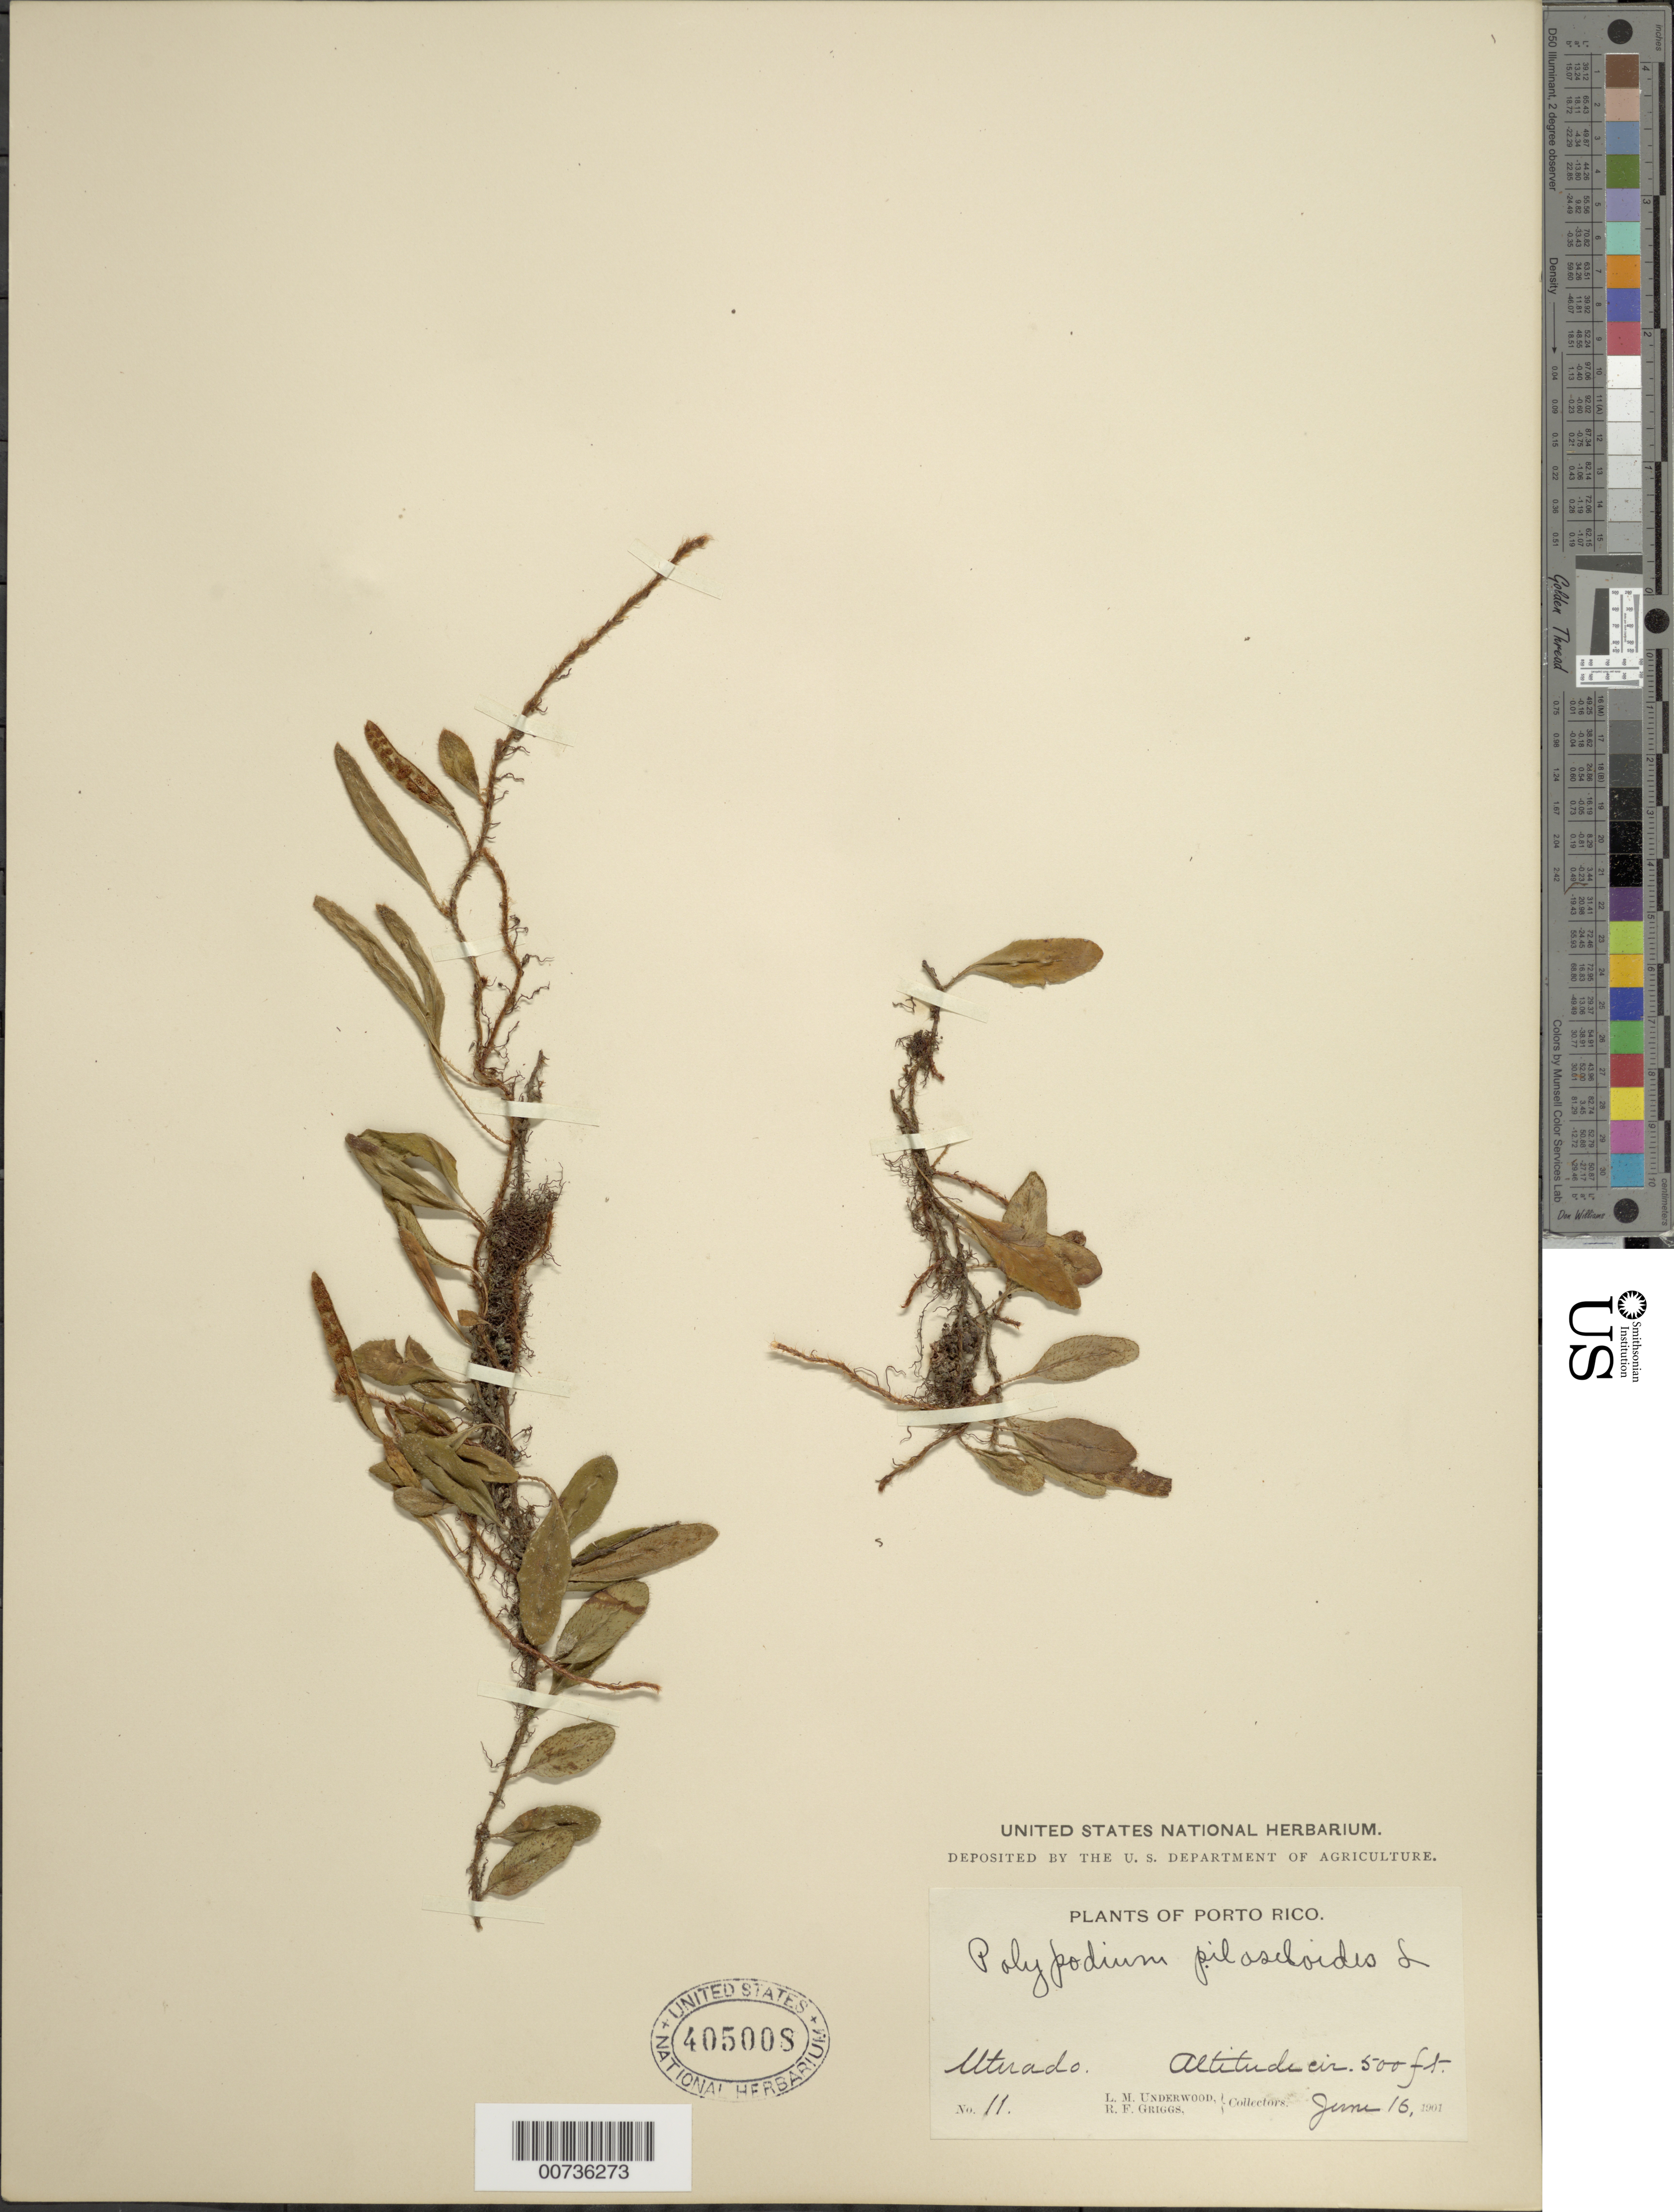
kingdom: Plantae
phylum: Tracheophyta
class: Polypodiopsida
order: Polypodiales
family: Polypodiaceae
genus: Microgramma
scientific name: Microgramma piloselloides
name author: (L.) Copel.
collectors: L. M. Underwood & R. F. Griggs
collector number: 11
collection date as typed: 16 Jun 1901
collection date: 1901-06-16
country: Puerto Rico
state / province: Utuado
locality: Utuado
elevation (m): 152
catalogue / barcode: US 405008